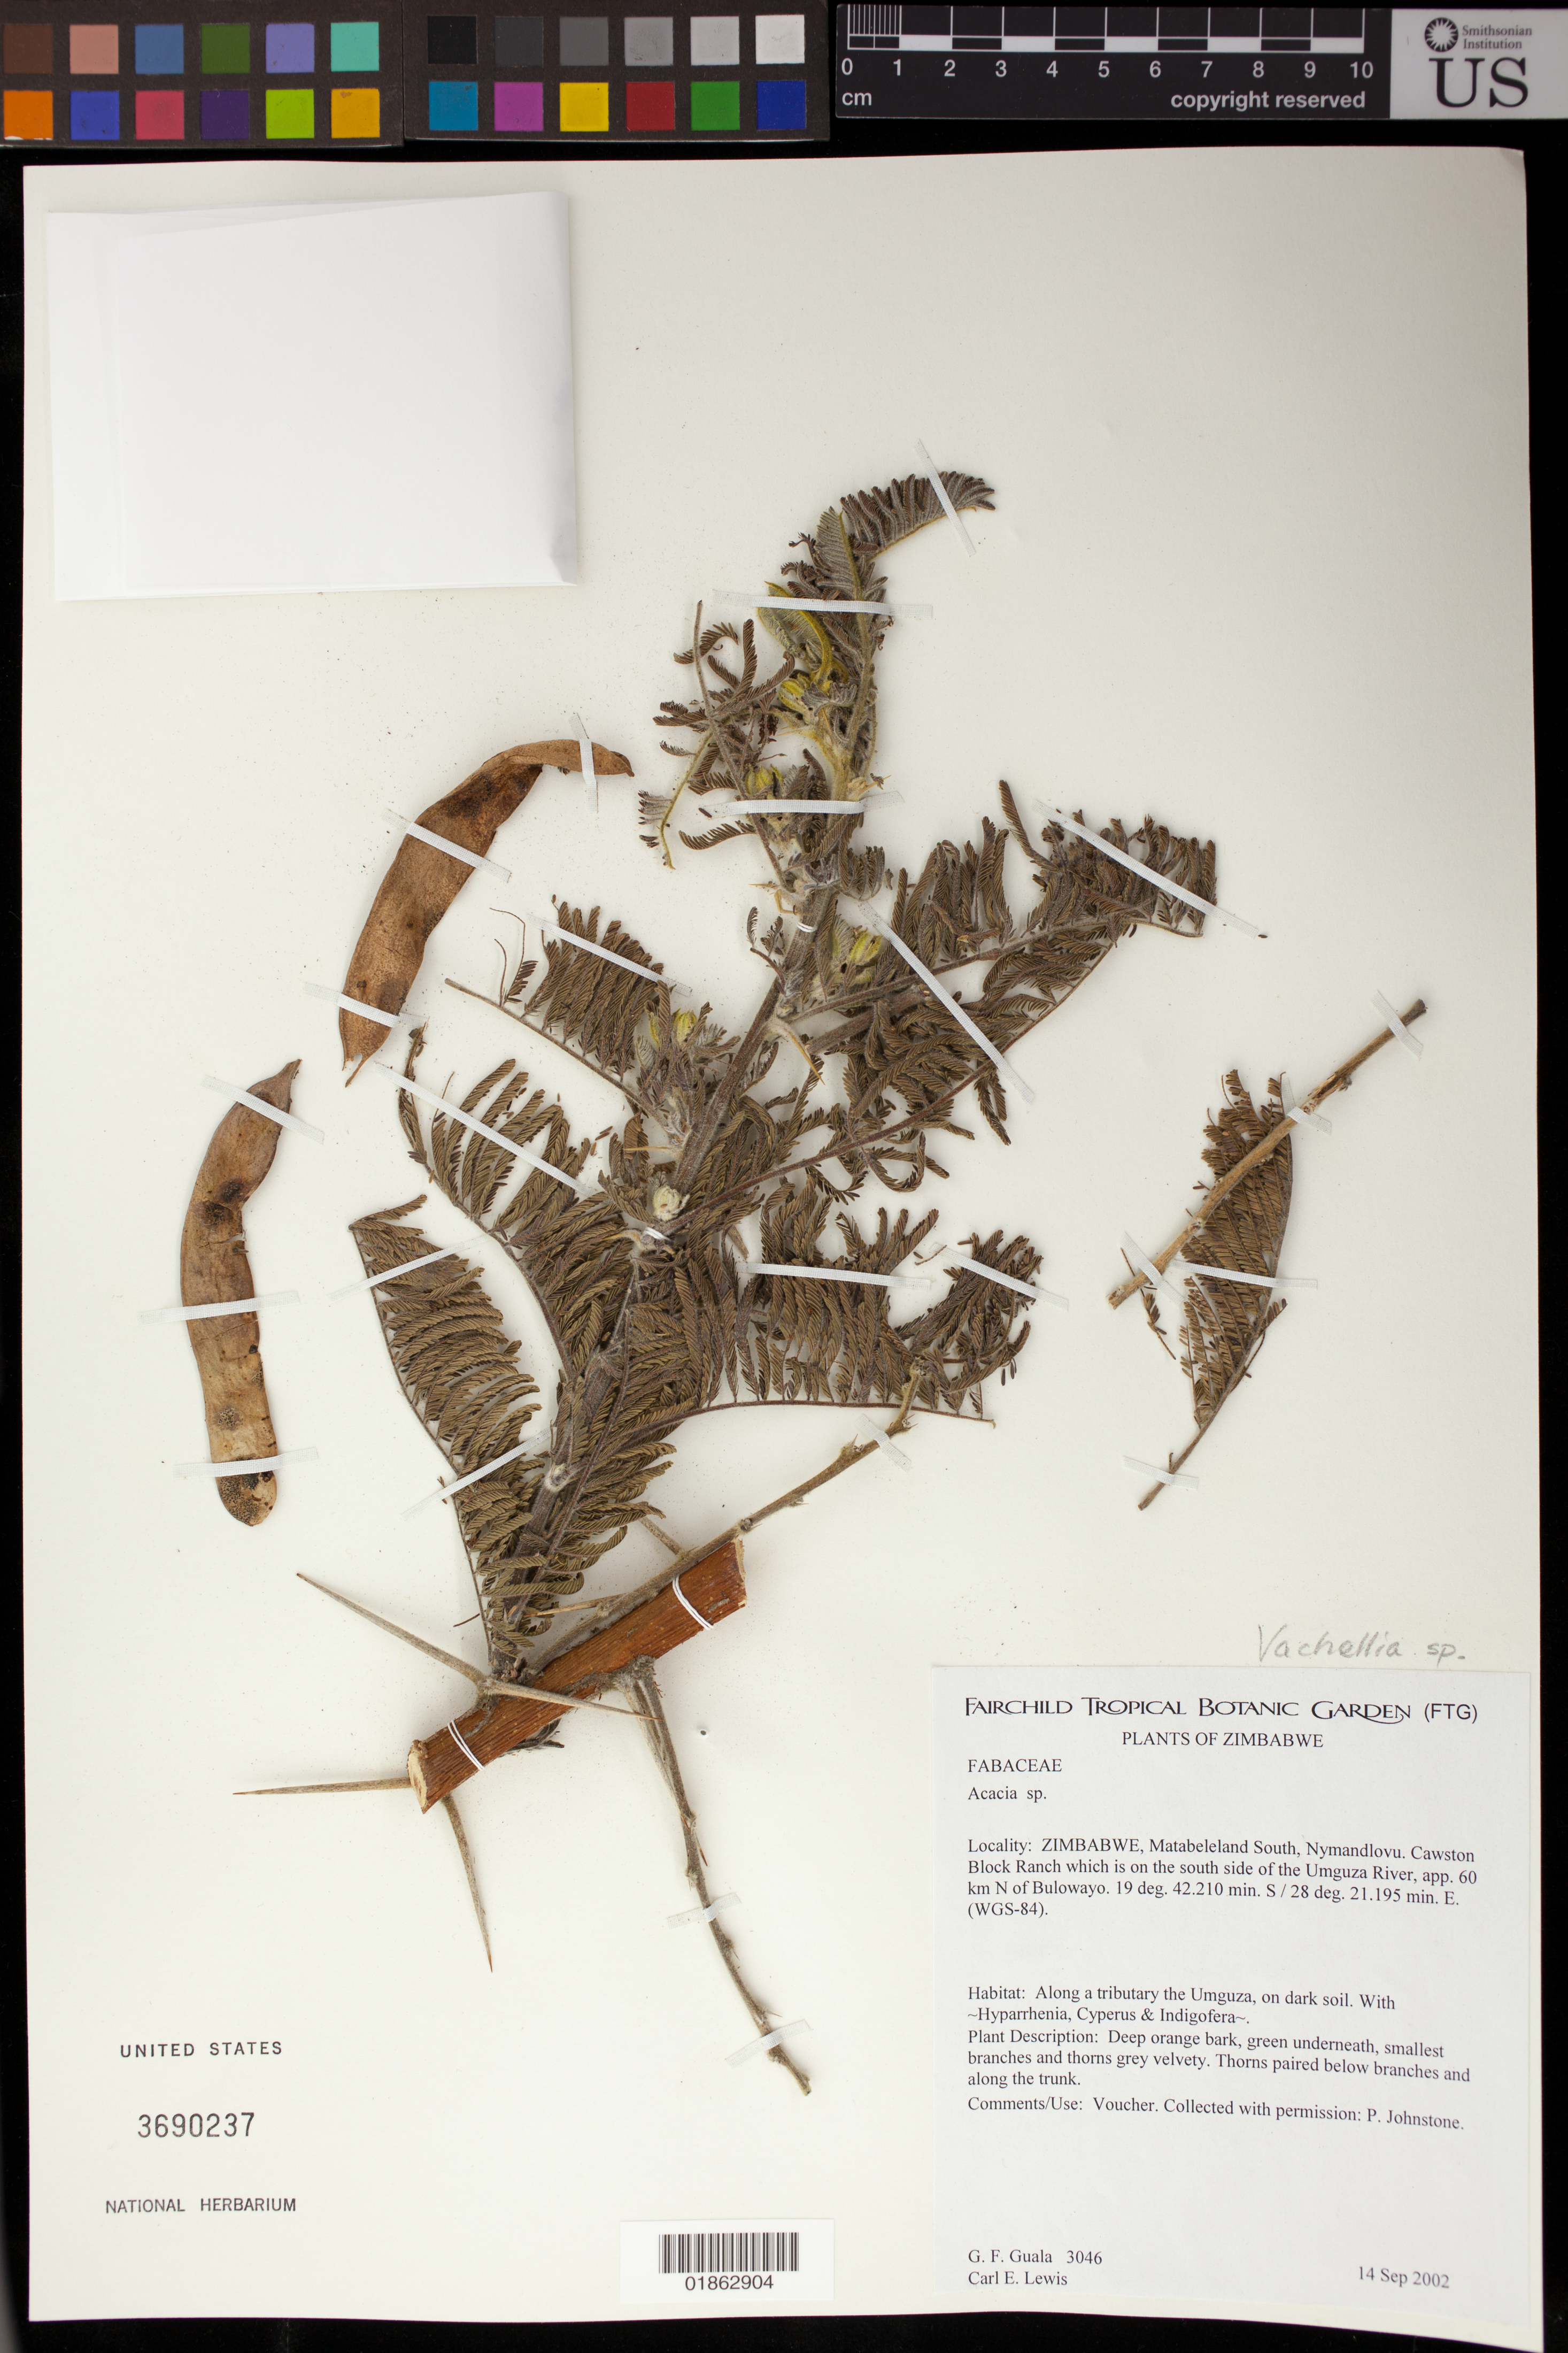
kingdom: Plantae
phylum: Tracheophyta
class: Magnoliopsida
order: Fabales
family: Fabaceae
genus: Vachellia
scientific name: Vachellia sp.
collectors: G. Guala & C. Lewis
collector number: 3046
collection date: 2002-09-14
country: Zimbabwe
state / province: Matabeleland South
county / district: Nymandlovu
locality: Cawston Block Ranch which is on the S side of the Umguza River, app. 60 km N of Bulowayo.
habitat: Along a tributary the Umguza, on dark soil.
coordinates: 19 42.210 S, 28 21.195 E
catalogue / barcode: US 3690237